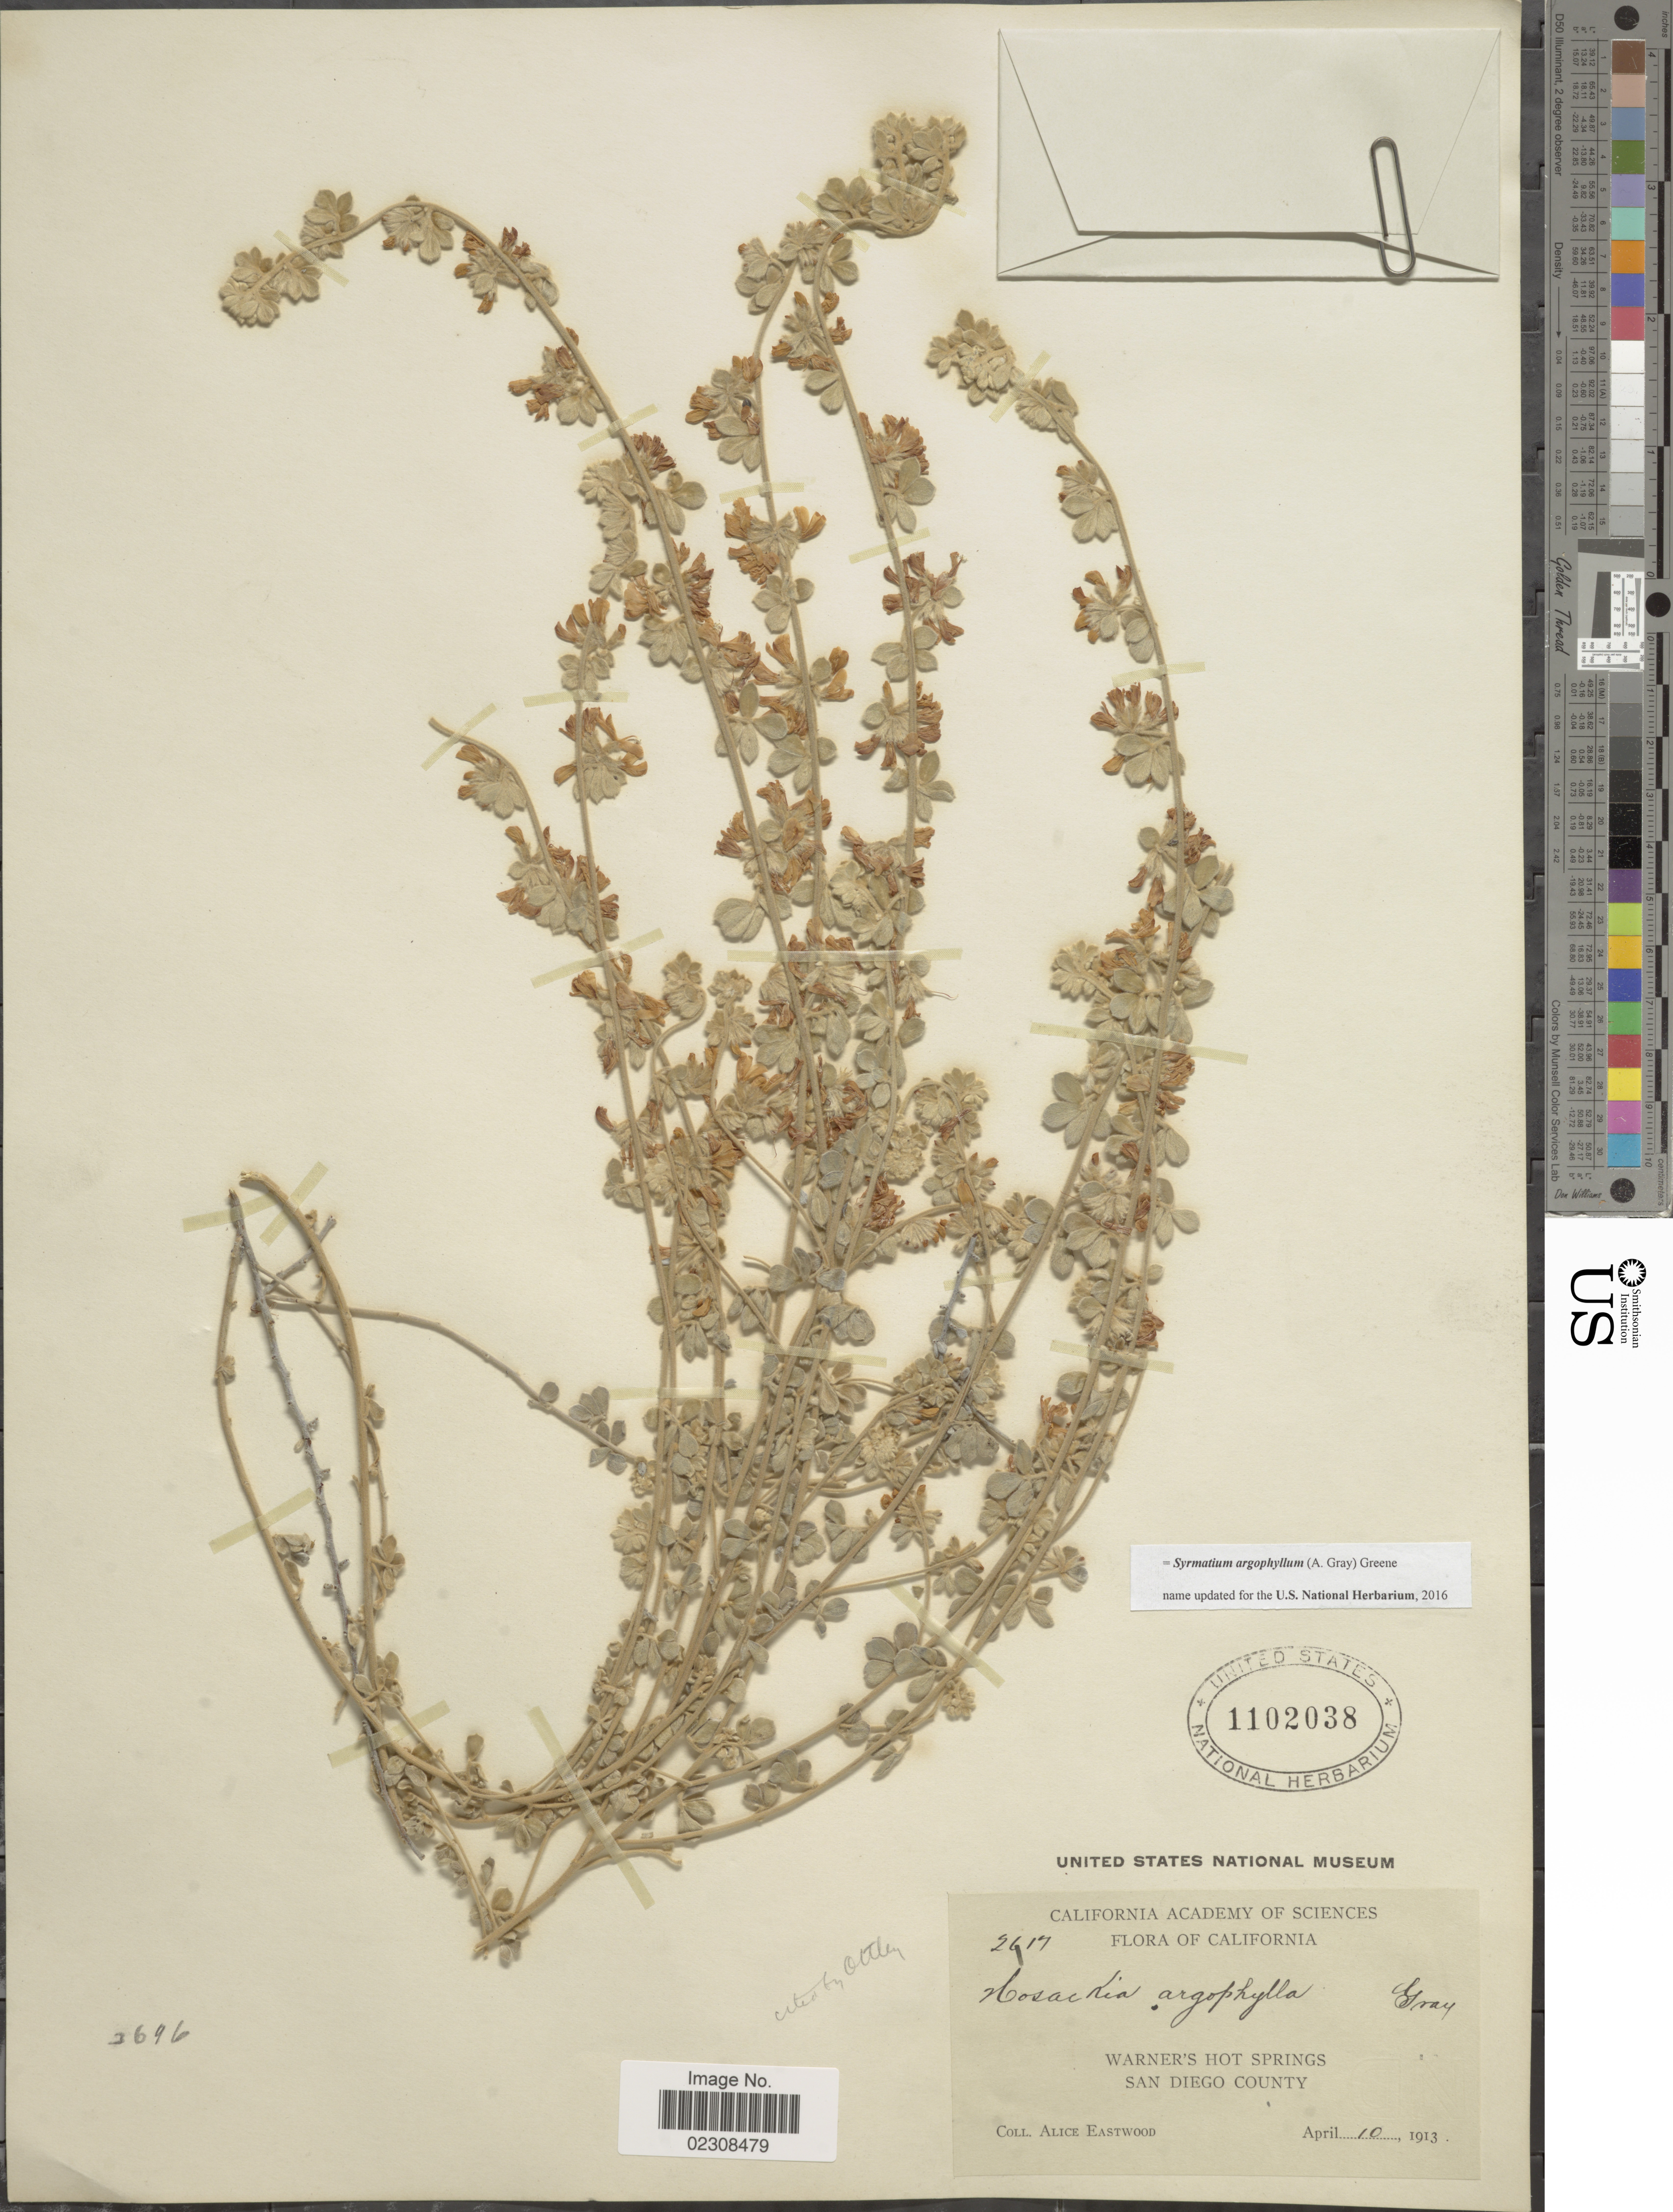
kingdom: Plantae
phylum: Tracheophyta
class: Magnoliopsida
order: Fabales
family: Fabaceae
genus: Syrmatium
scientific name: Syrmatium argophyllum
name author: (A. Gray) Greene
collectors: A. Eastwood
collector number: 2617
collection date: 1913-04-10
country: United States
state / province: California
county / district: San Diego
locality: Warner's Hot Springs, san Diego County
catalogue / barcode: US 1102038